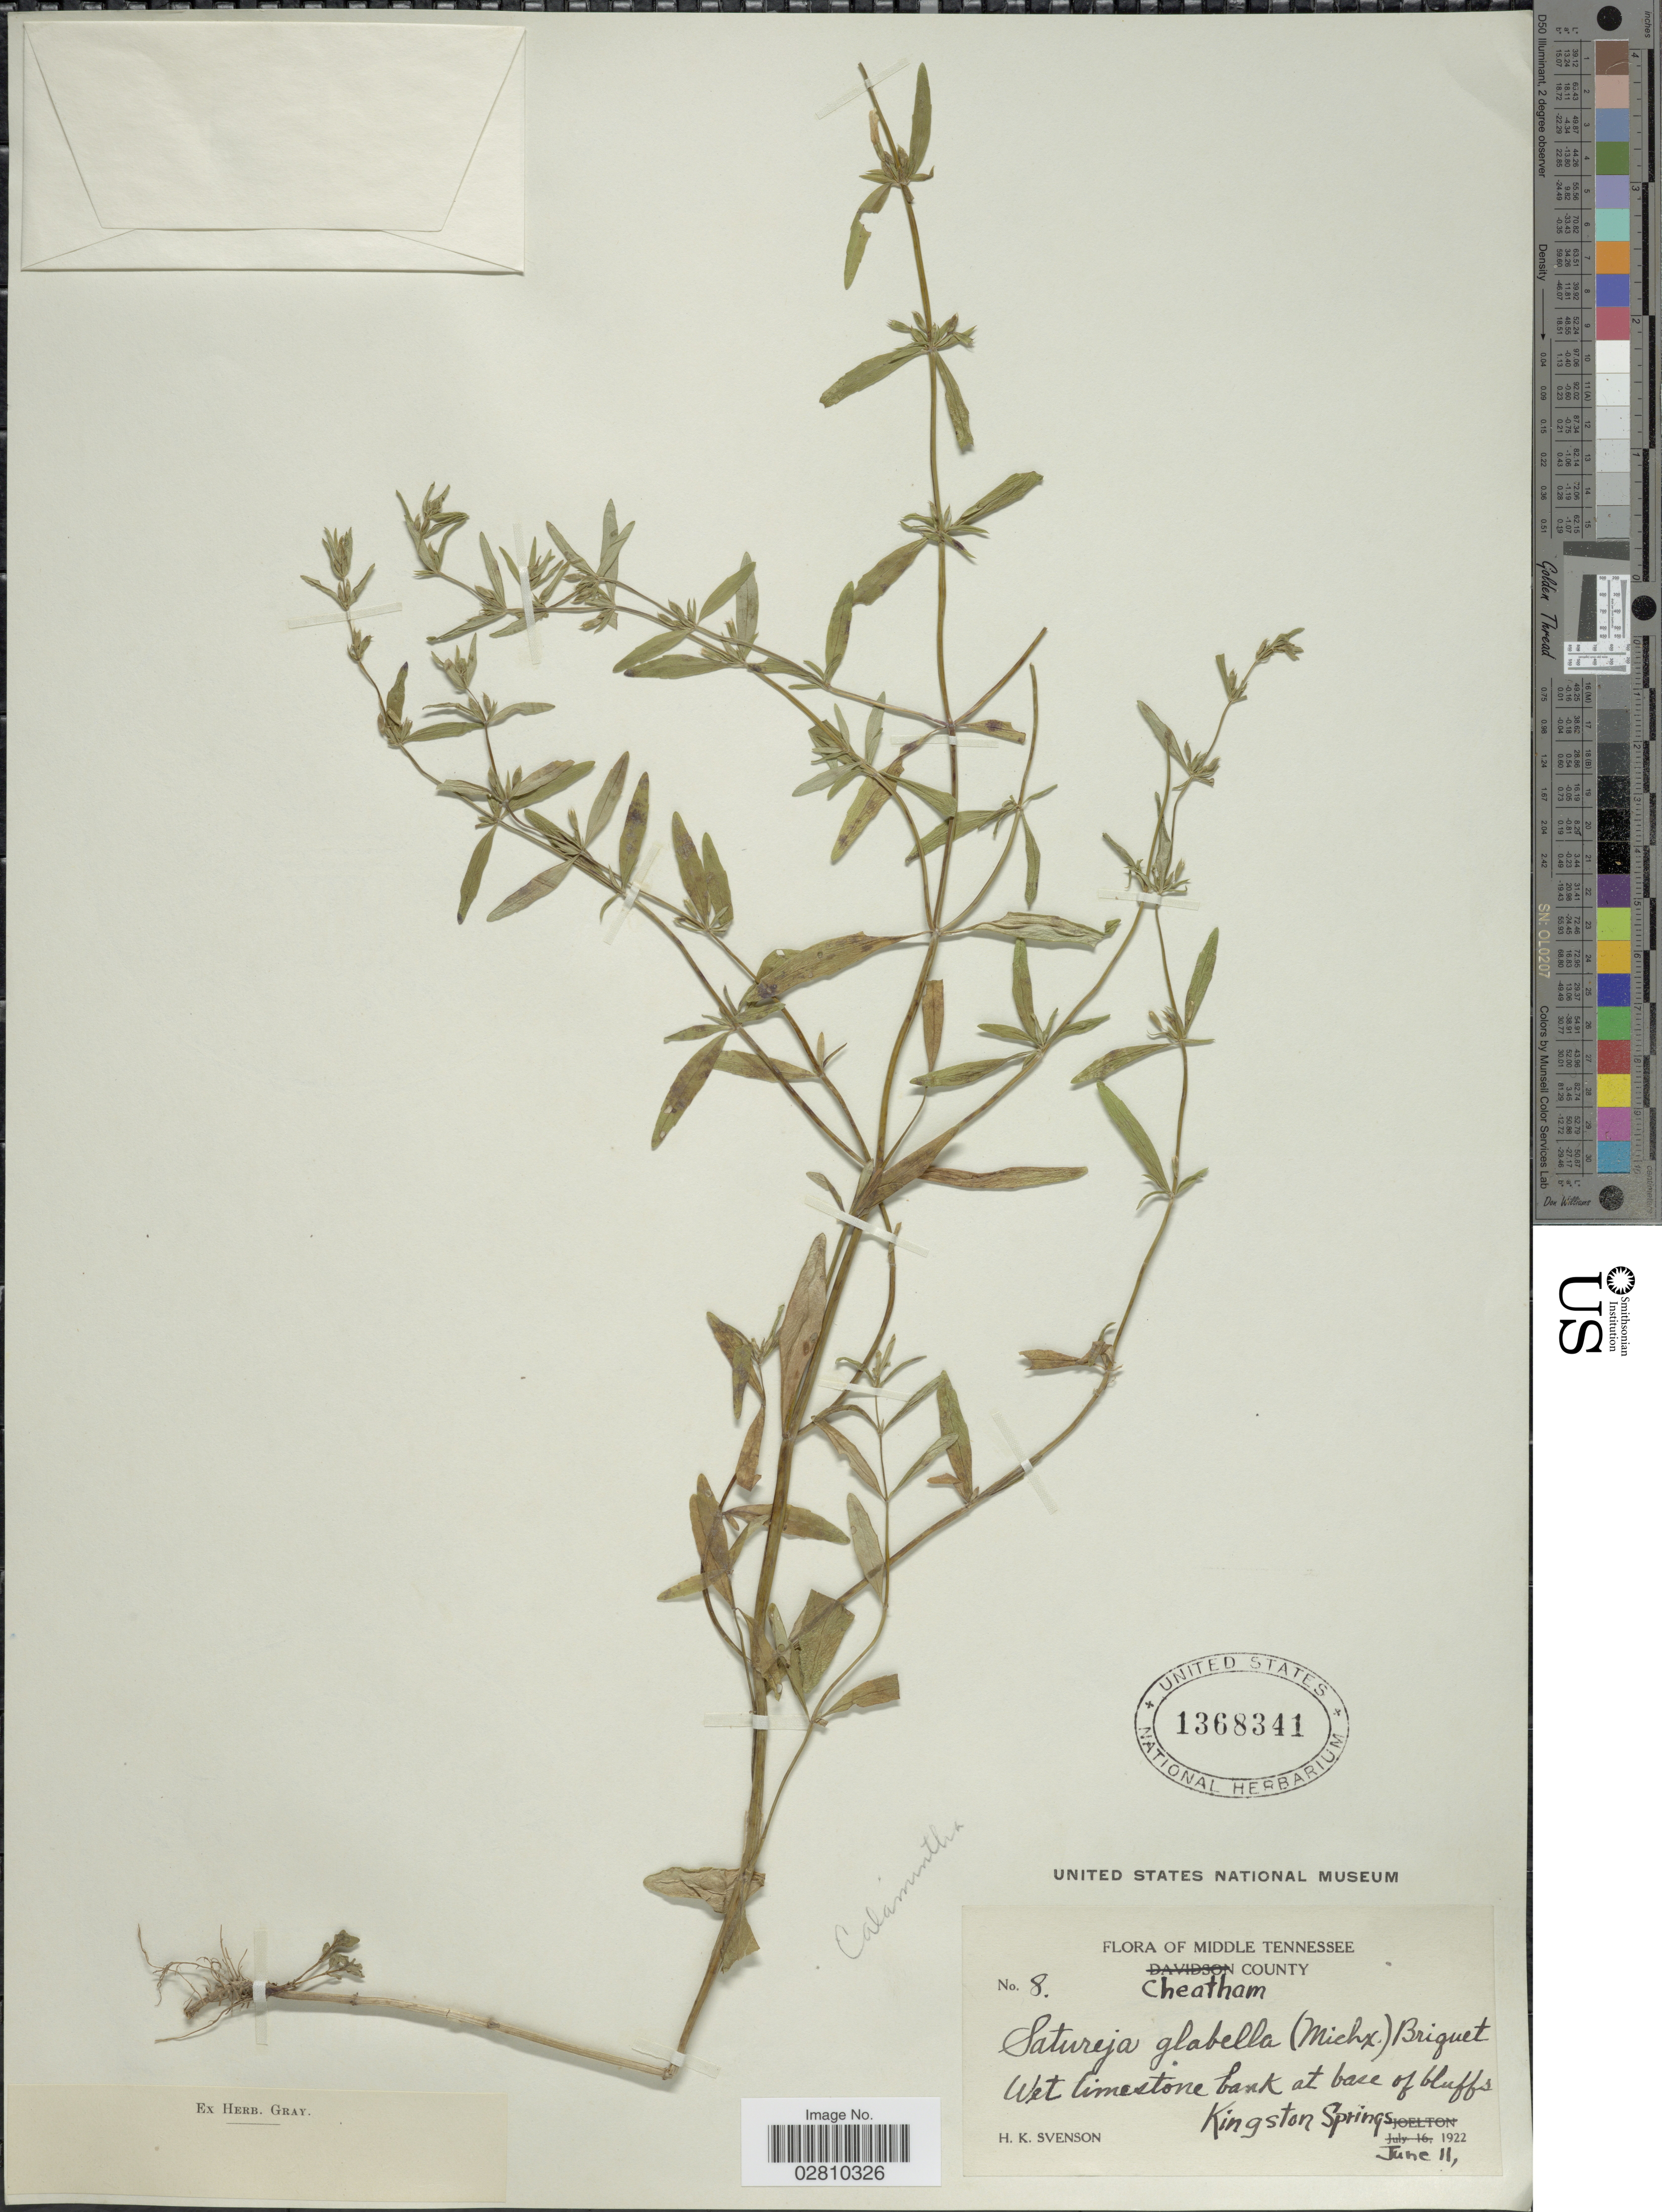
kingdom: Plantae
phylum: Tracheophyta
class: Magnoliopsida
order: Lamiales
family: Lamiaceae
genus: Clinopodium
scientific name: Clinopodium glabellum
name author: (Michx.) Kuntze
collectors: H. K. Svenson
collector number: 8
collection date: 1922-06-11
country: United States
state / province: Tennessee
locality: Middle Tennessee. Cheatham County. Wet limestone bank at base of bluffs Kingston Springs.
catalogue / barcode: US 1368341